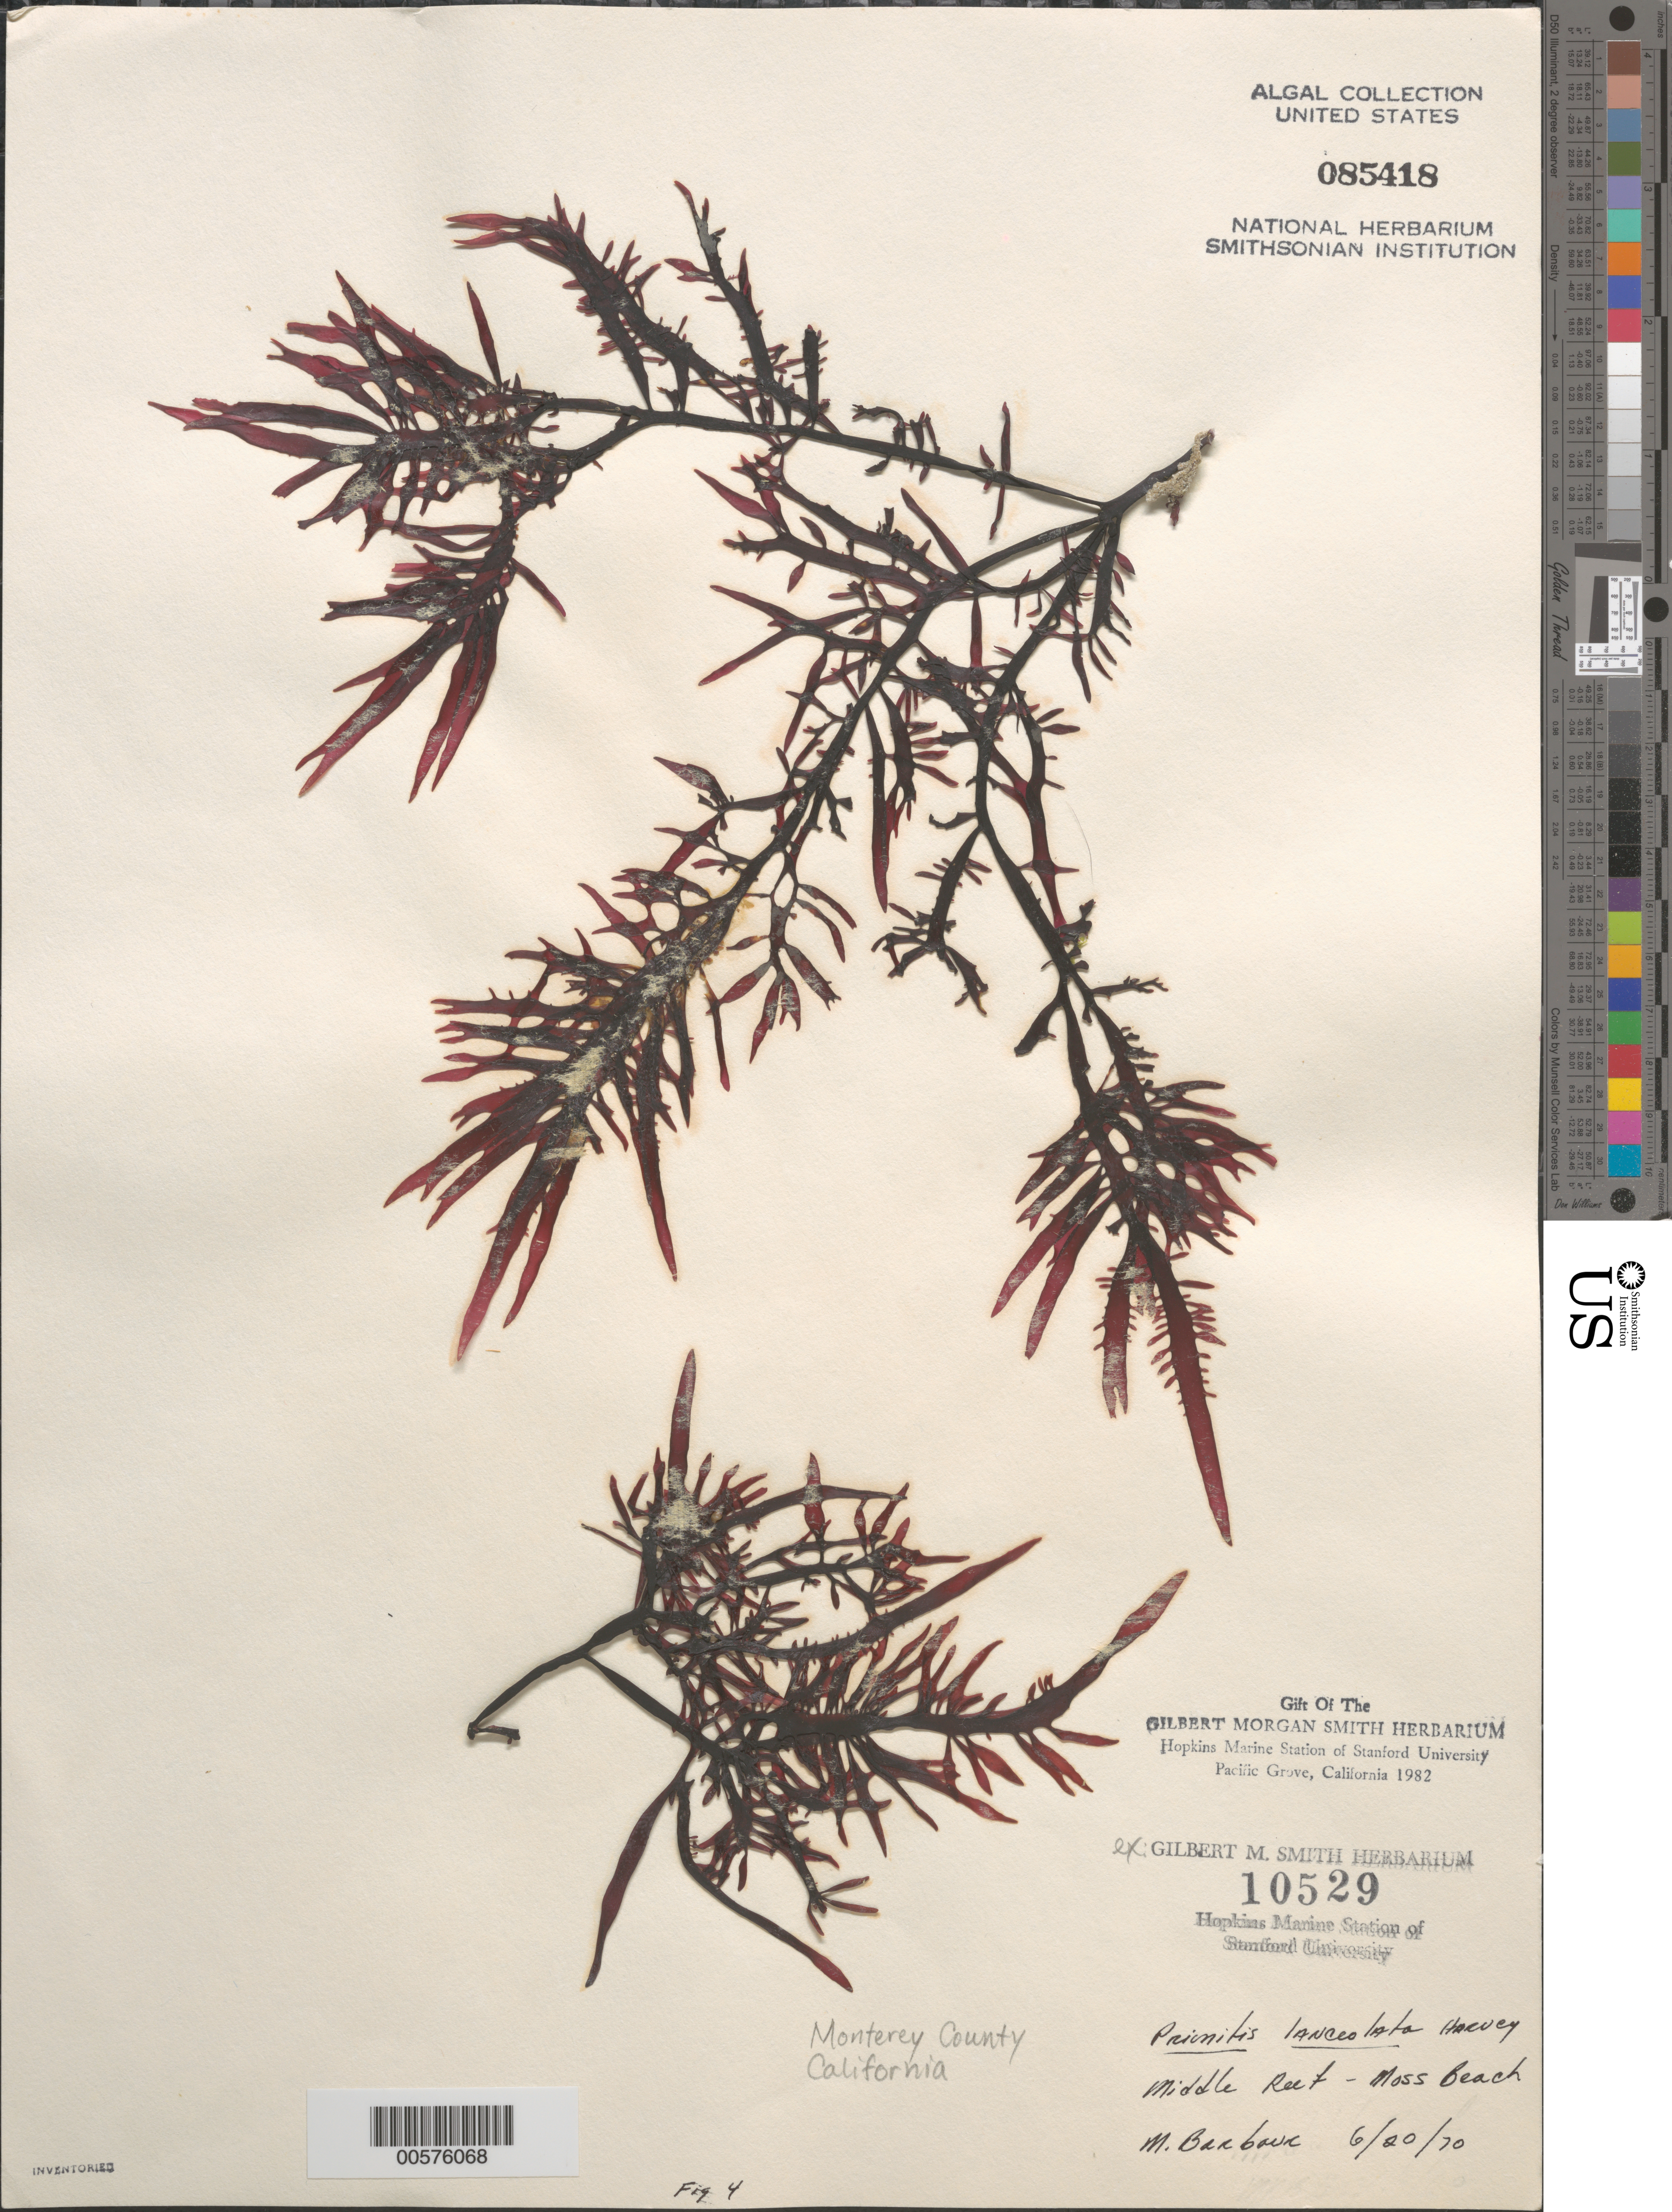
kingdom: Plantae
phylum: Rhodophyta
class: Florideophyceae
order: Cryptonemiales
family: Cryptonemiaceae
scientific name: Prionitis lanceolata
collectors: M. Barbour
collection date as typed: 20 Jun 1970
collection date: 1970-06-20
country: United States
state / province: California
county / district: Monterey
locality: Middle Reef of Moss Beach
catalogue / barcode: US 85418